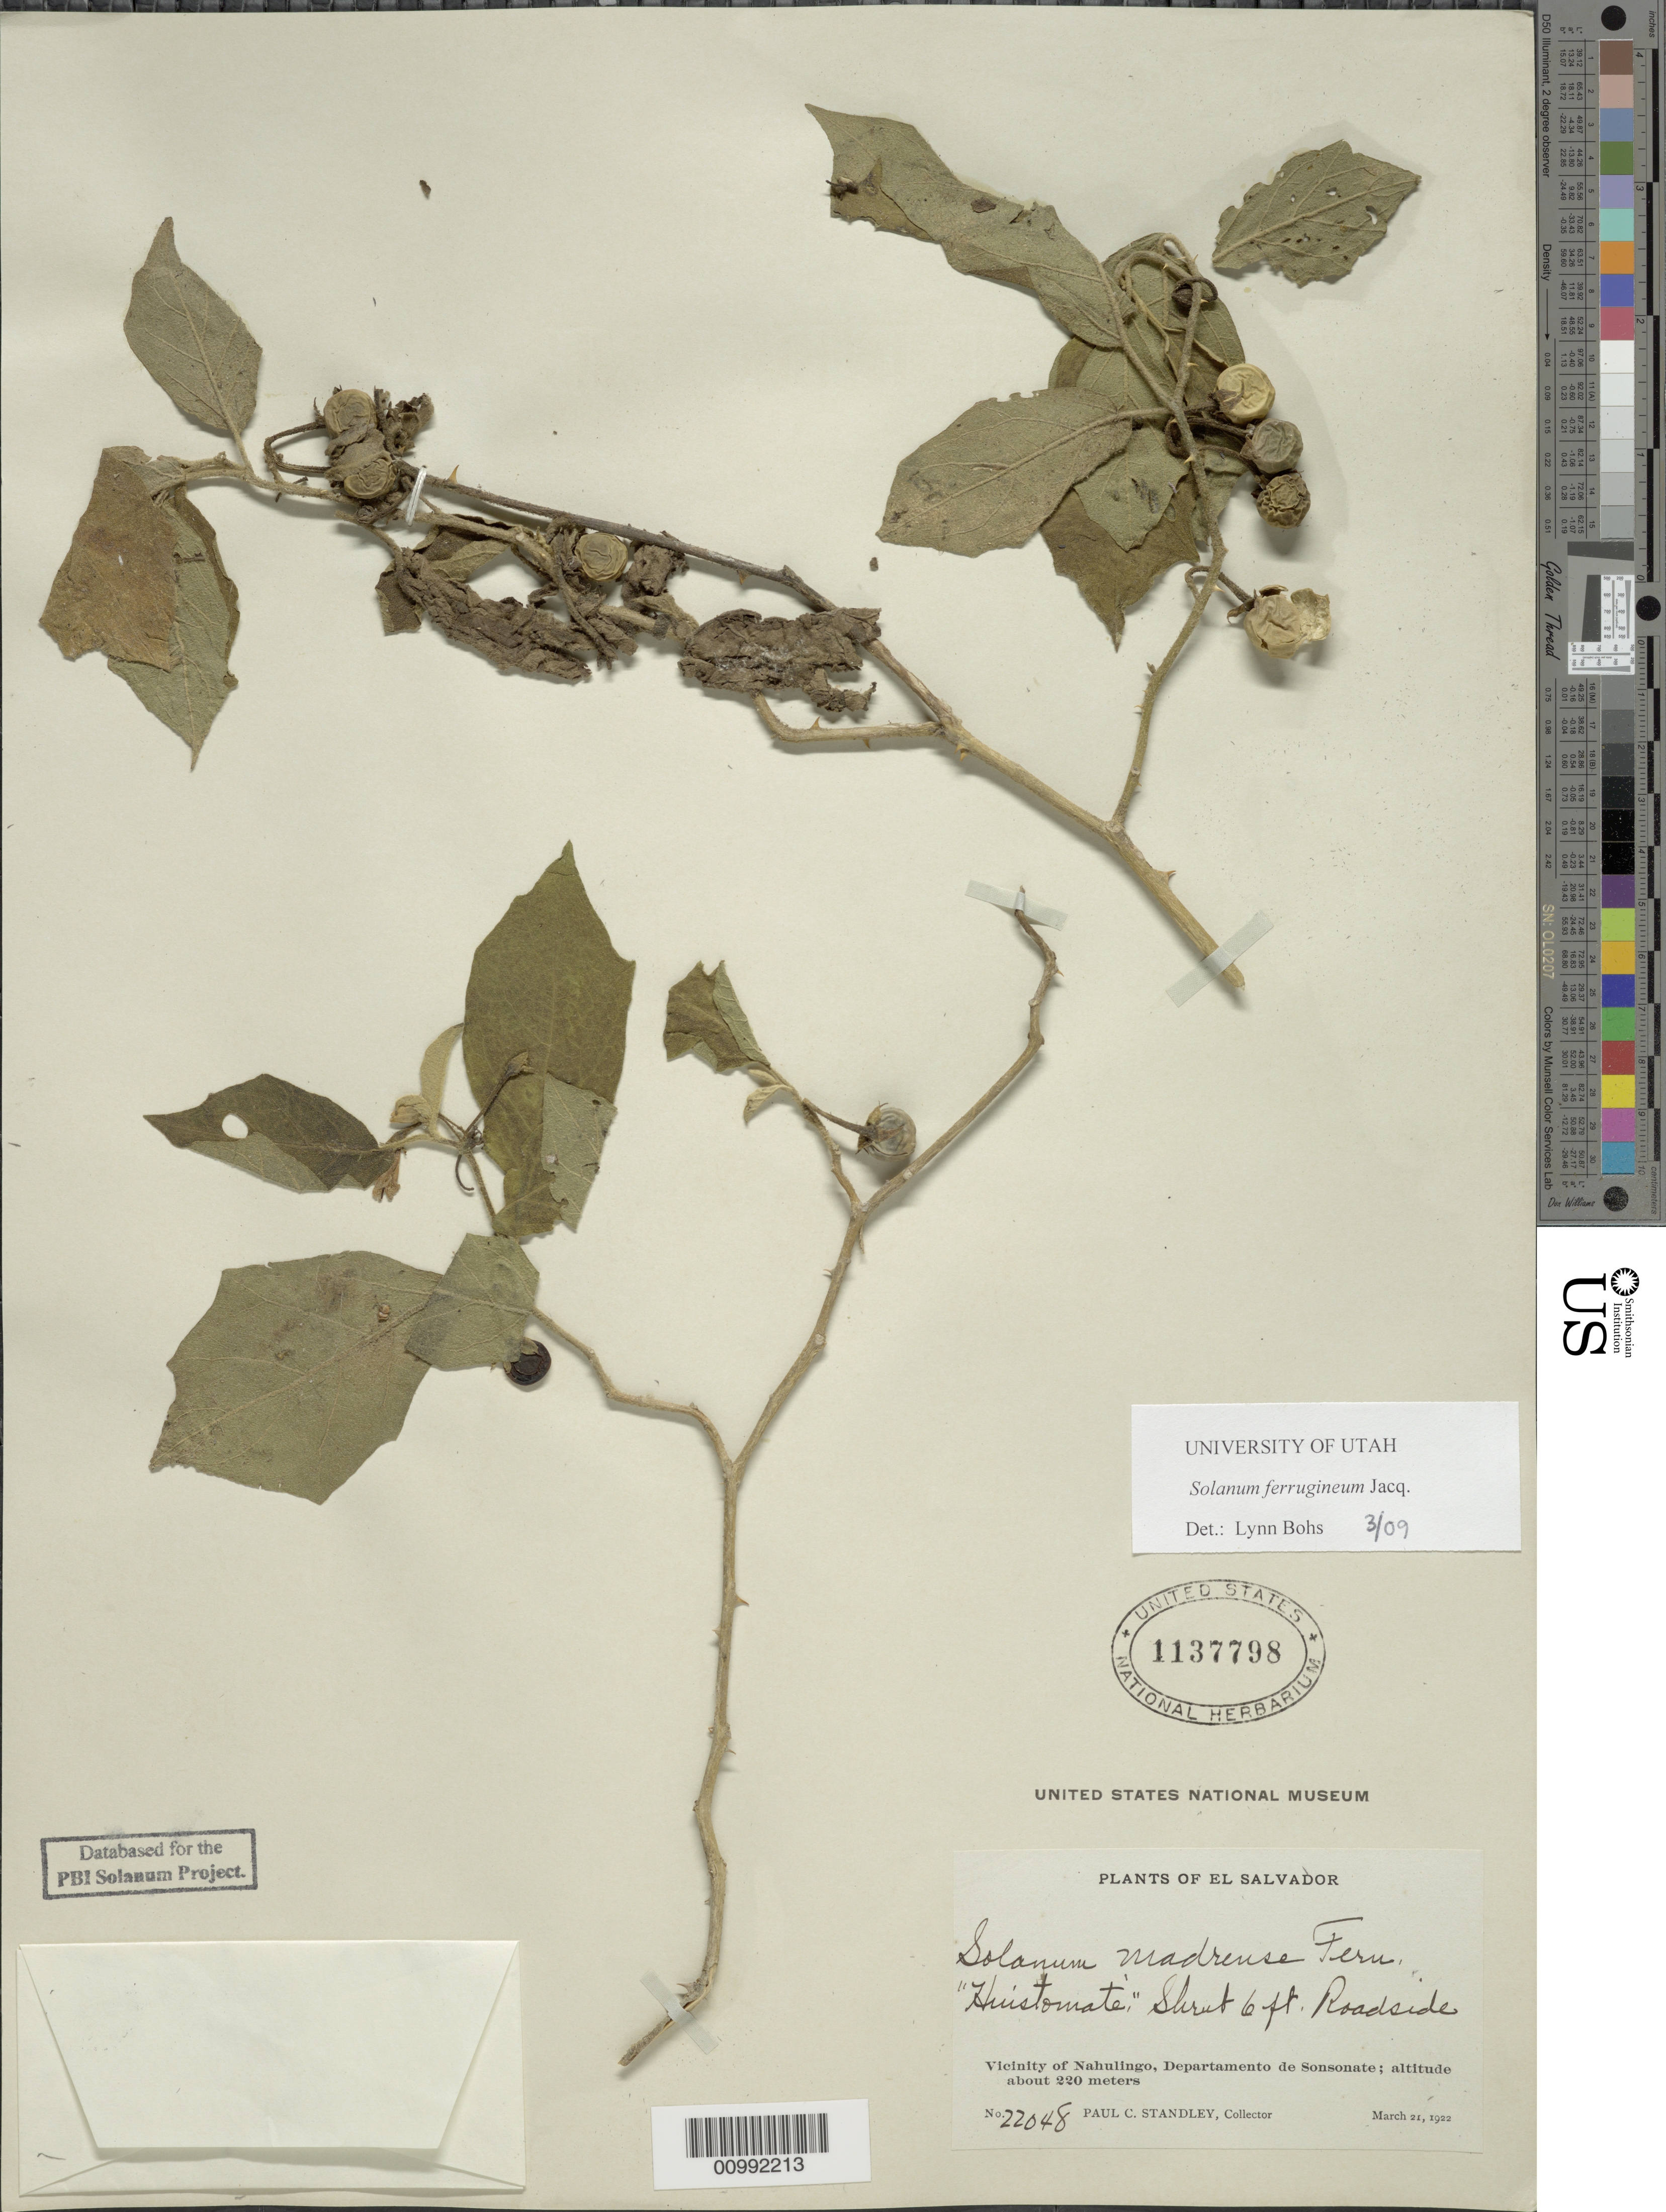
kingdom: Plantae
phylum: Tracheophyta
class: Magnoliopsida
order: Solanales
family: Solanaceae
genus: Solanum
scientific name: Solanum ferrugineum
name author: Jacq.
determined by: Bohs, L. A.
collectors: P. C. Standley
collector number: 22048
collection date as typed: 21 Mar 1922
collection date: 1922-03-21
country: El Salvador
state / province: Sonsonate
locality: Vicinity of Nahulingo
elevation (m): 220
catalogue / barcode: US 1137798